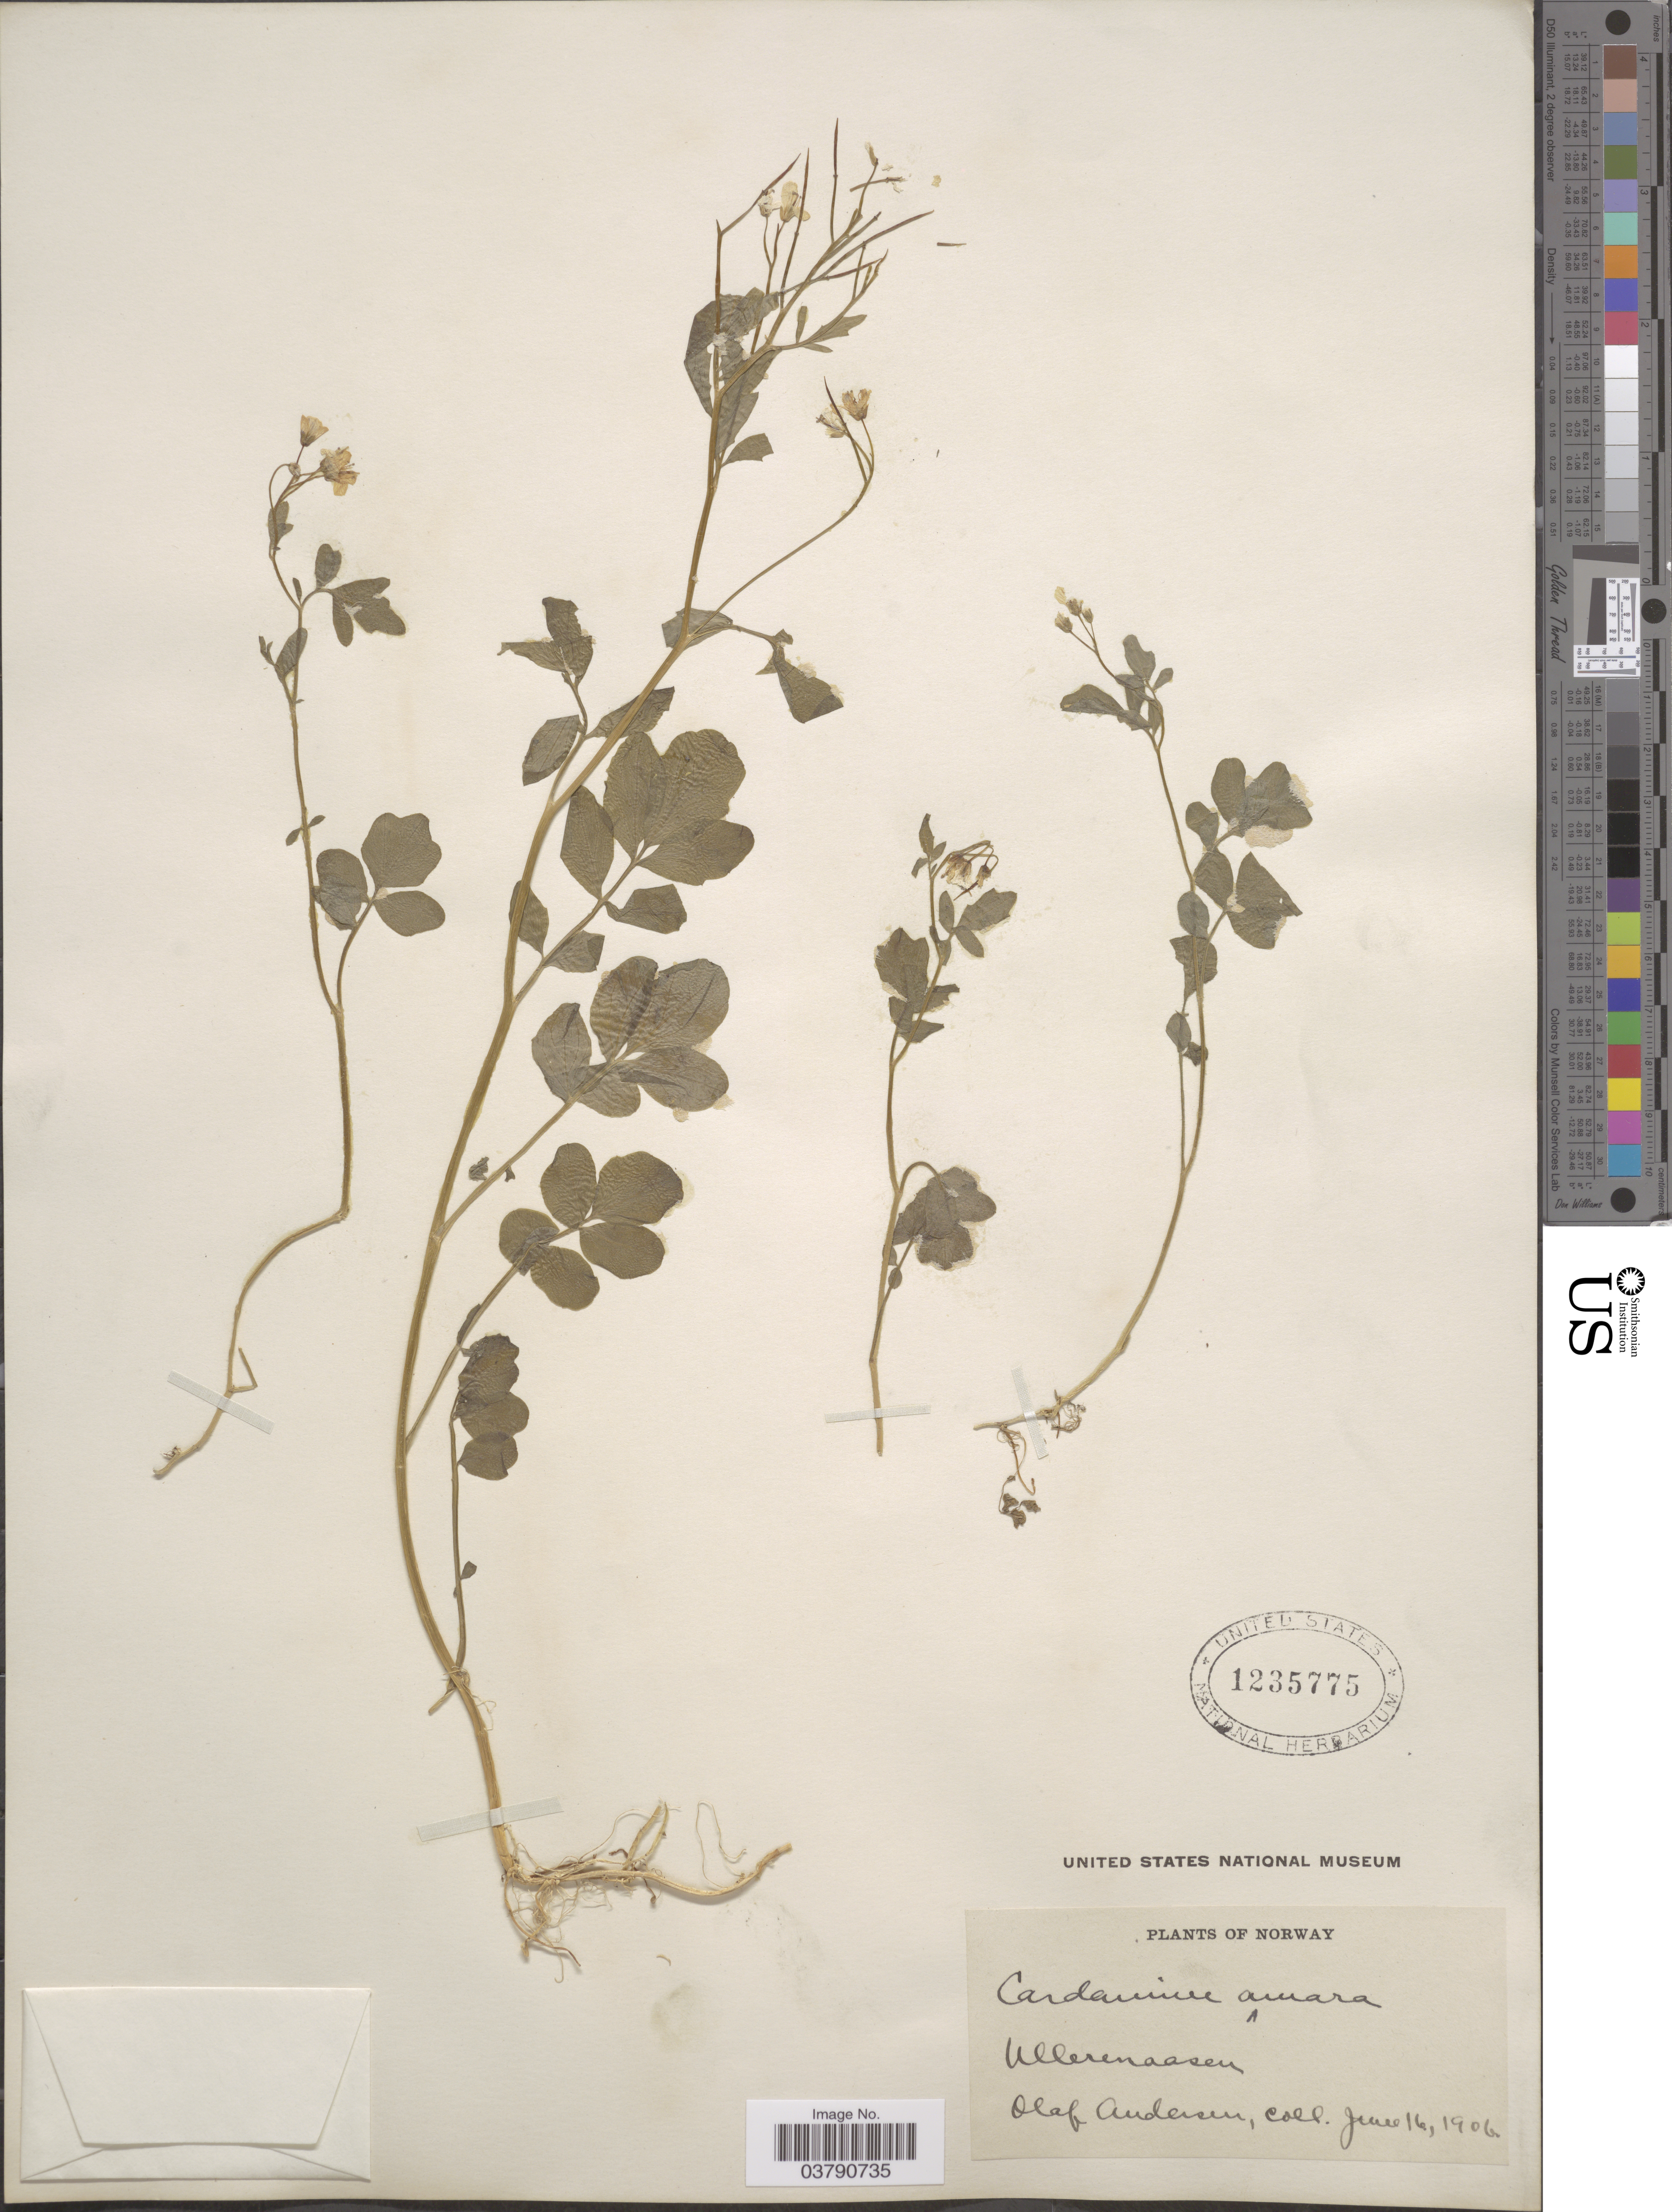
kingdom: Plantae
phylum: Tracheophyta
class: Magnoliopsida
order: Brassicales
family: Brassicaceae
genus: Cardamine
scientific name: Cardamine amara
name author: L.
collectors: O. Andersen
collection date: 1906-06-16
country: Norway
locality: Ullerenaasen.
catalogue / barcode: US 1235775